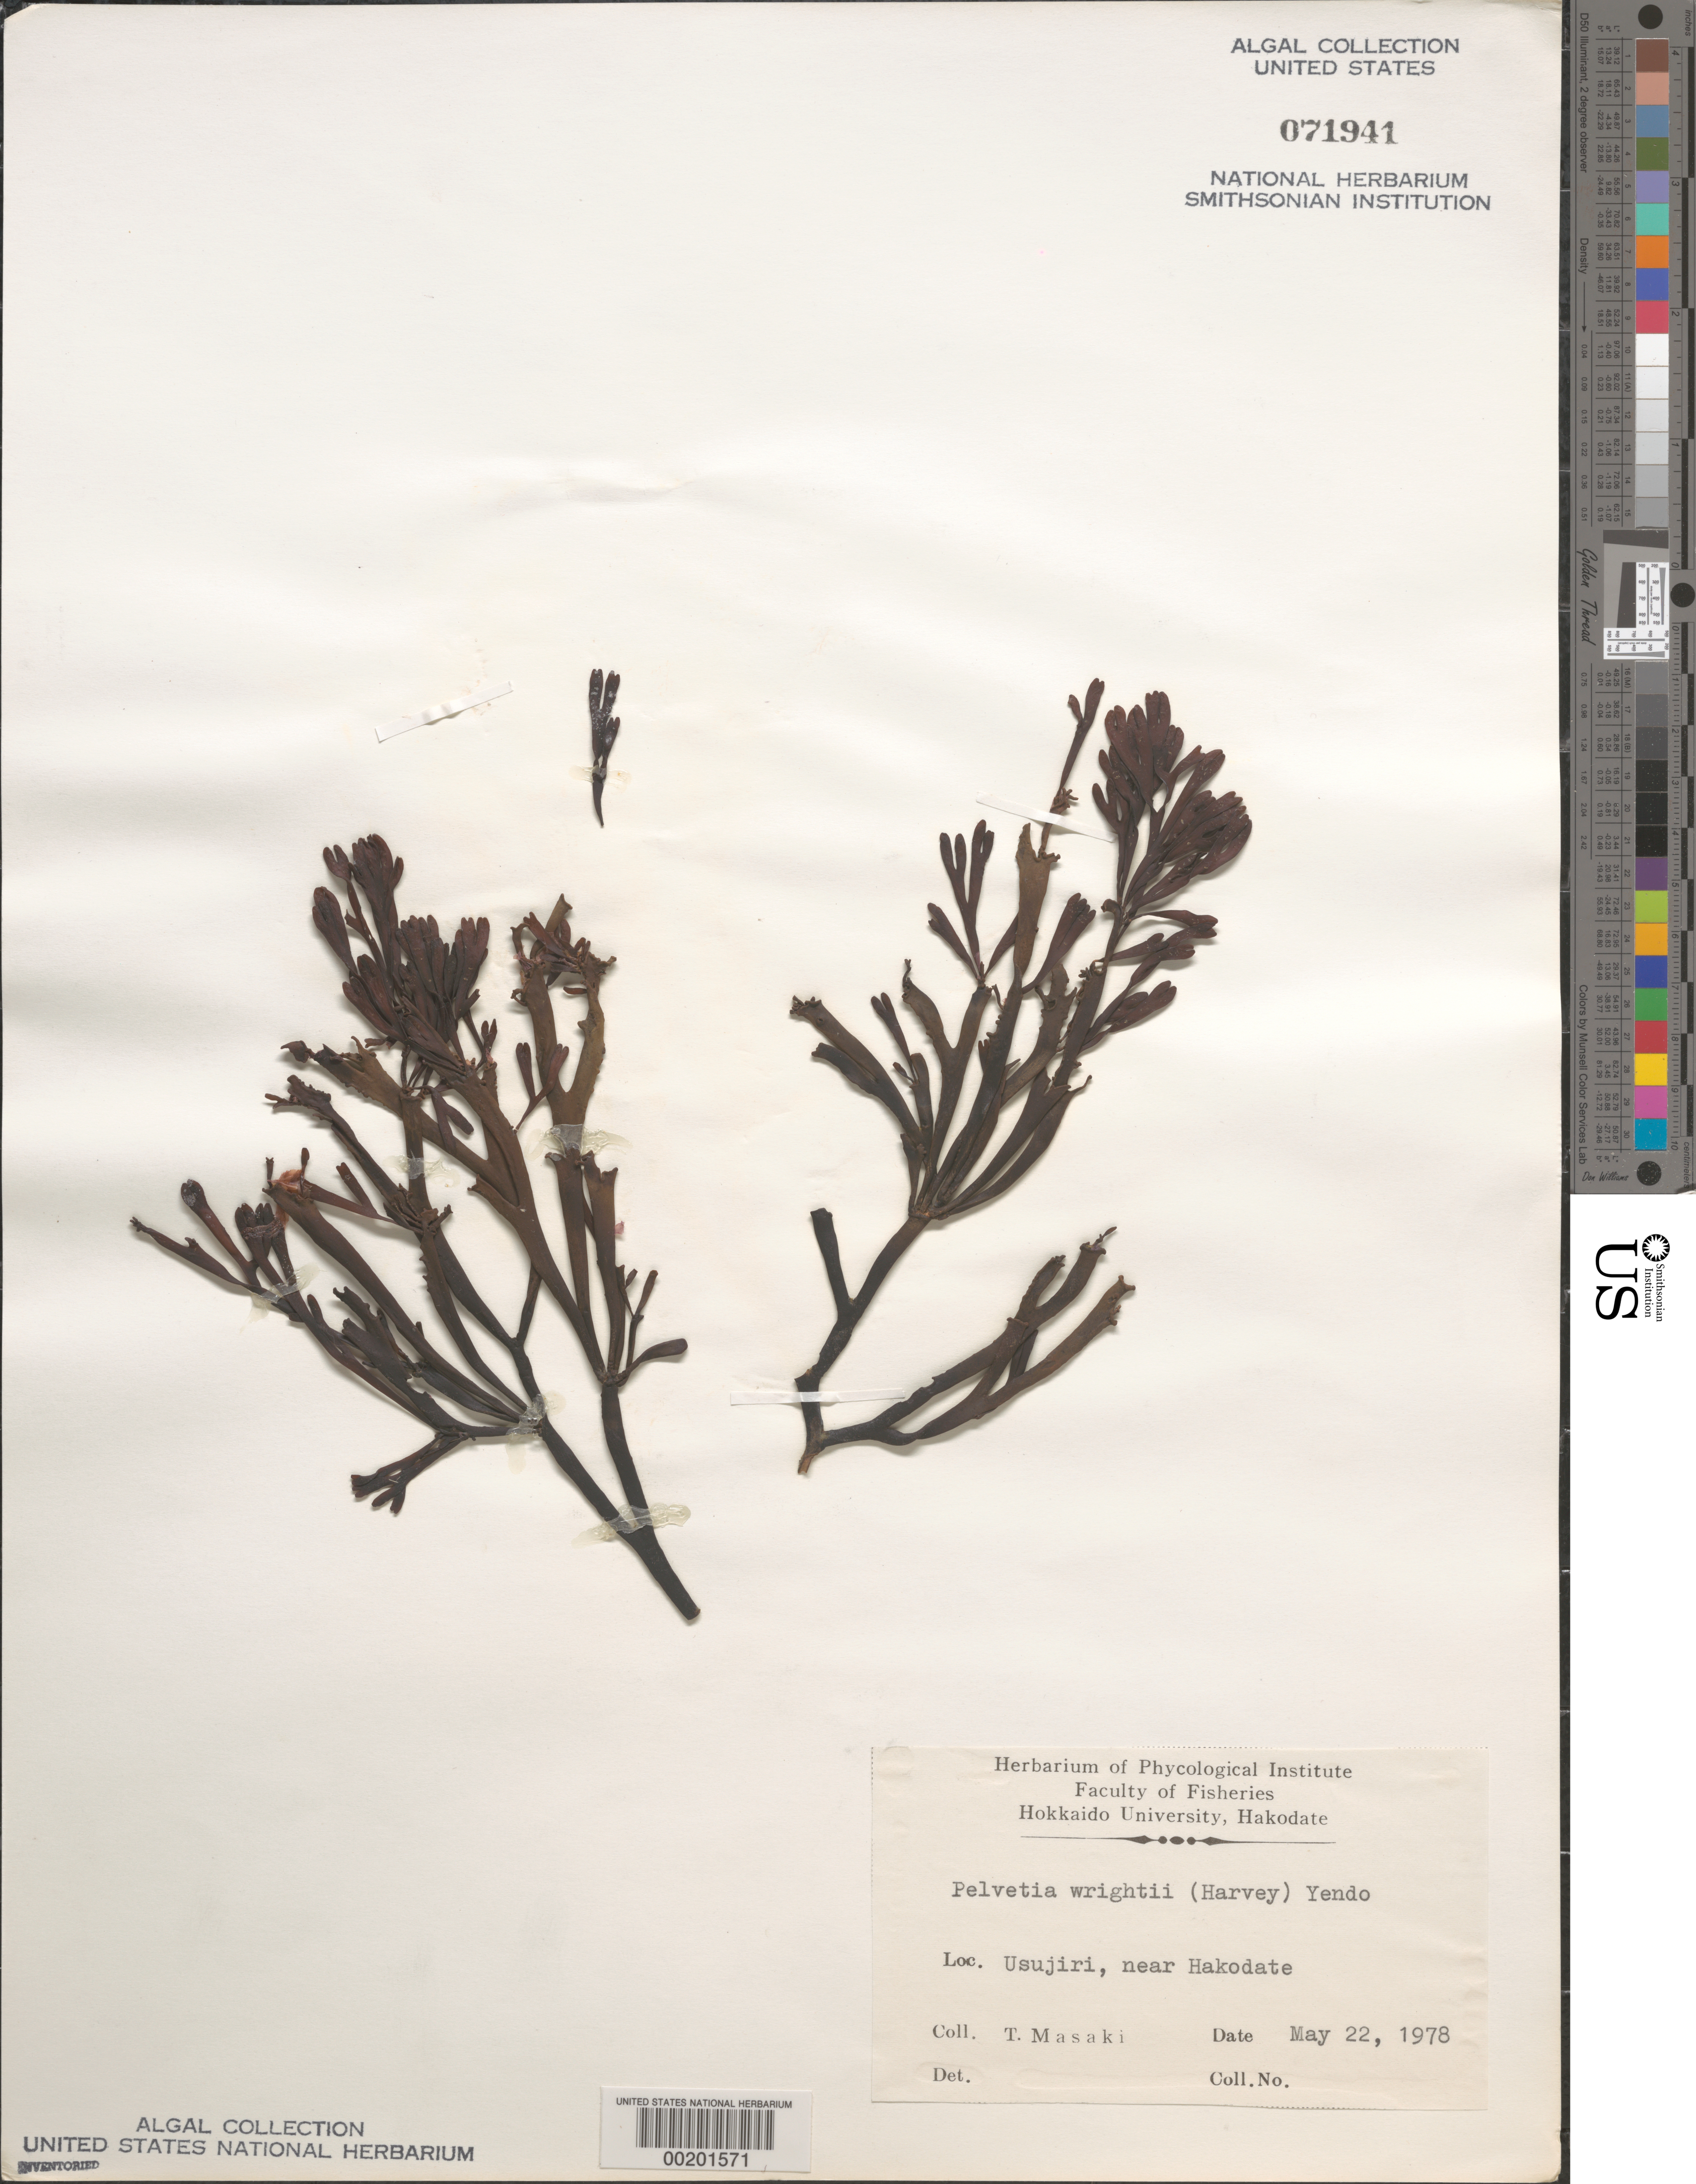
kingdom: Chromista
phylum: Ochrophyta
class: Phaeophyceae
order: Fucales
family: Fucaceae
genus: Silvetia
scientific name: Silvetia babingtonii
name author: (Harvey) E.A. Serrão et al.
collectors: T. Masaki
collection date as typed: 22 May 1978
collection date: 1978-05-22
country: Japan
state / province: Hokkaido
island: Hokkaido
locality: Usujiri, near Hakodate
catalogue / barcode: US 71941